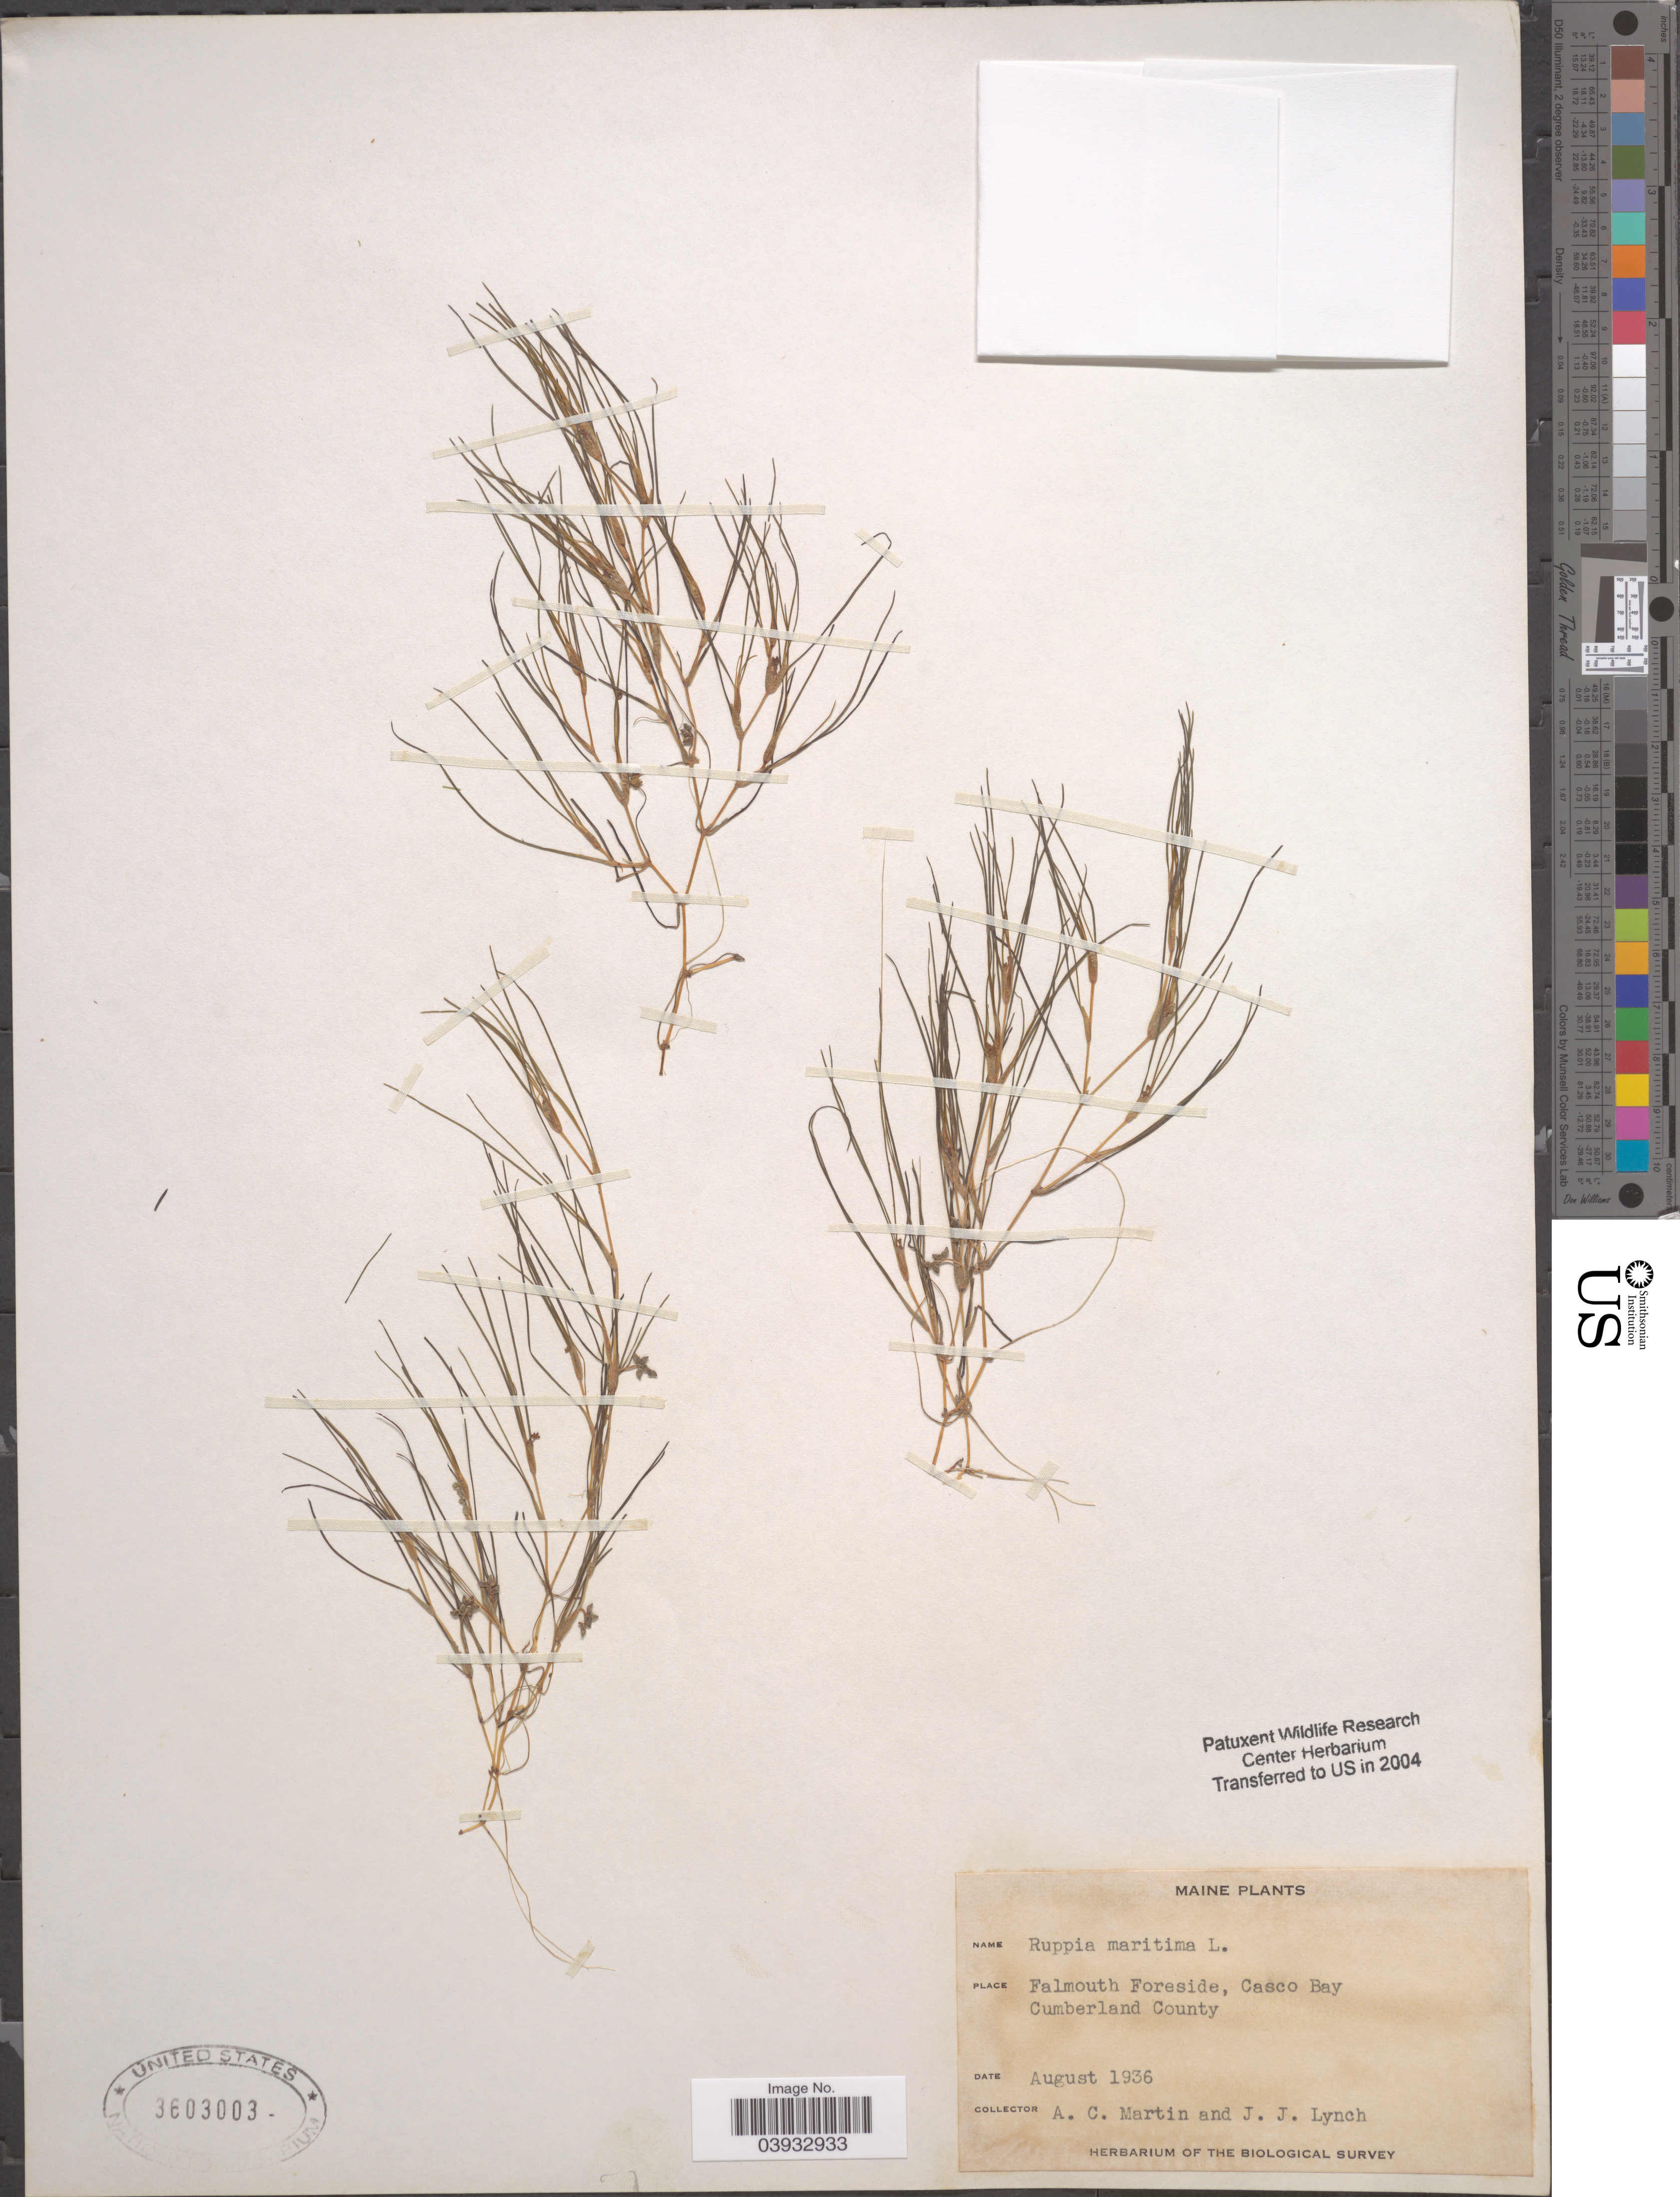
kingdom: Plantae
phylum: Tracheophyta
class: Liliopsida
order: Alismatales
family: Ruppiaceae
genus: Ruppia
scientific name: Ruppia maritima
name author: L.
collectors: A. C. Martin & J. Lynch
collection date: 1936-08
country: United States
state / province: Maine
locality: Falmouth Foreside, Casco Bay. Cumberland County.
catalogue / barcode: US 3603003